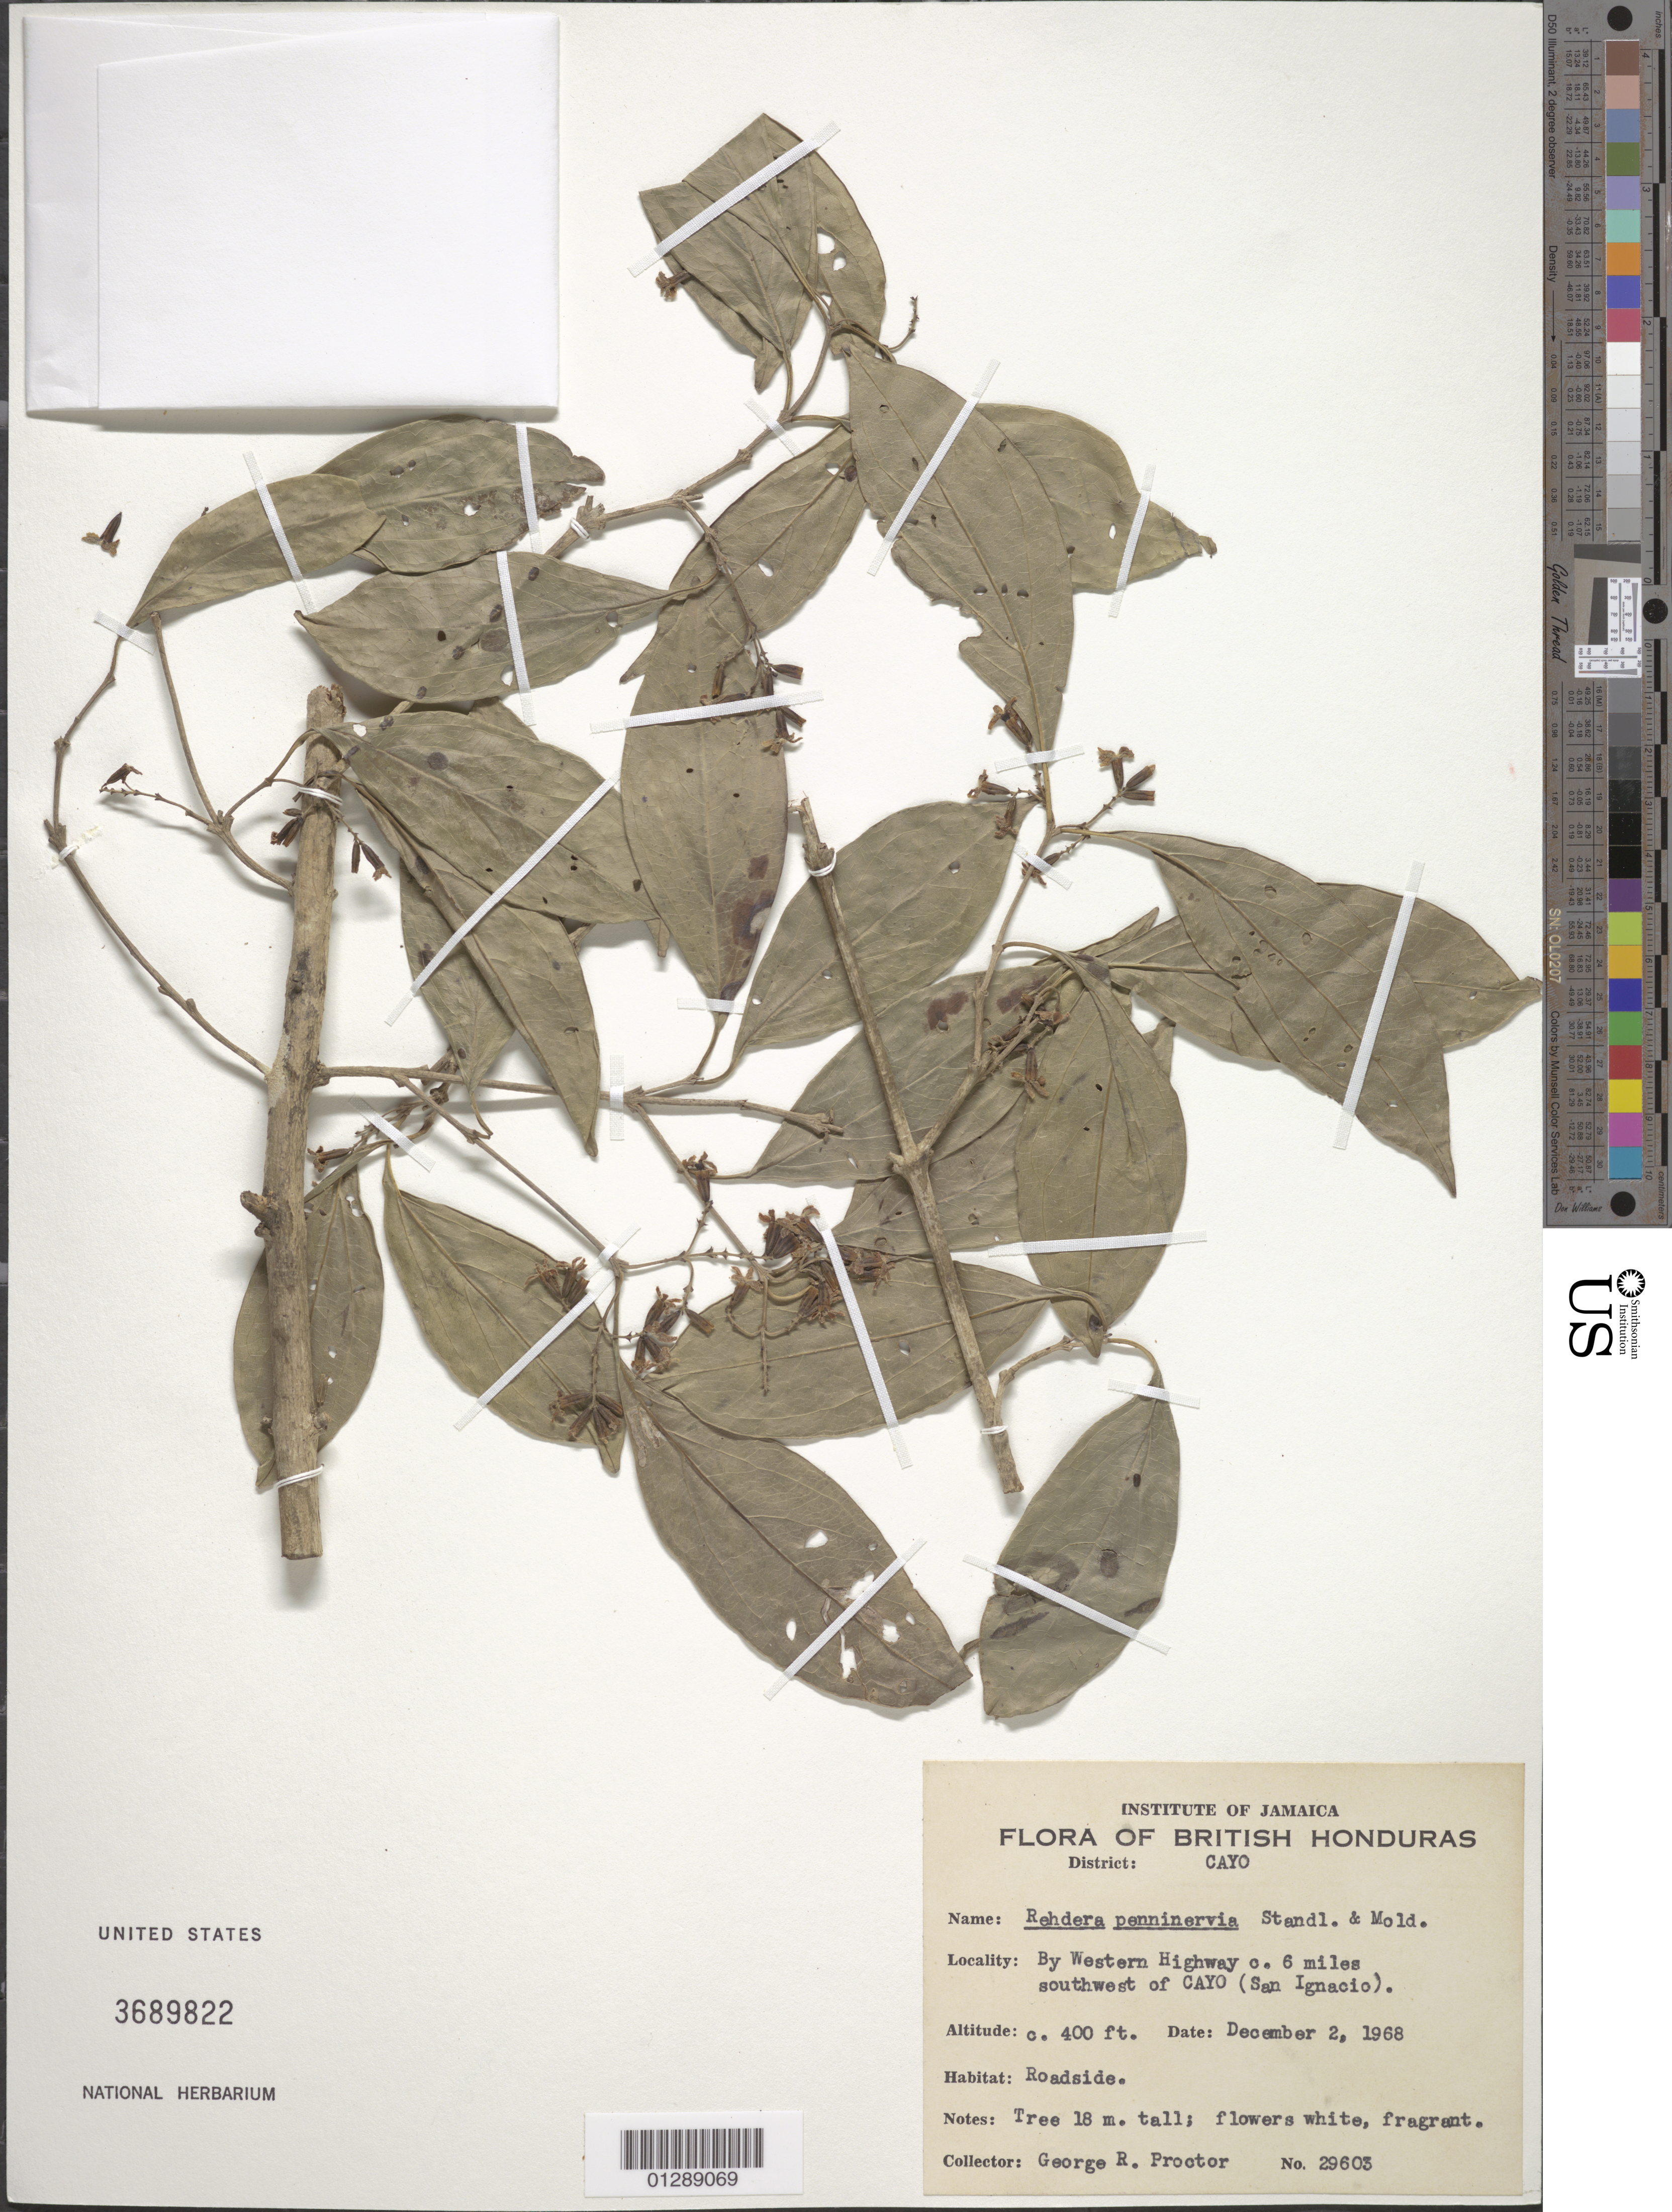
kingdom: Plantae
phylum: Tracheophyta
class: Magnoliopsida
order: Lamiales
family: Verbenaceae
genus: Rehdera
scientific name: Rehdera penninervia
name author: Standl. & Moldenke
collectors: G. R. Proctor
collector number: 29603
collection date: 1968-12-02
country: Belize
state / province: Cayo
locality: Western Highway about 6 miles SW of Cayo (San Ignacio).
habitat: Roadside.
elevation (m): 122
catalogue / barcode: US 3689822